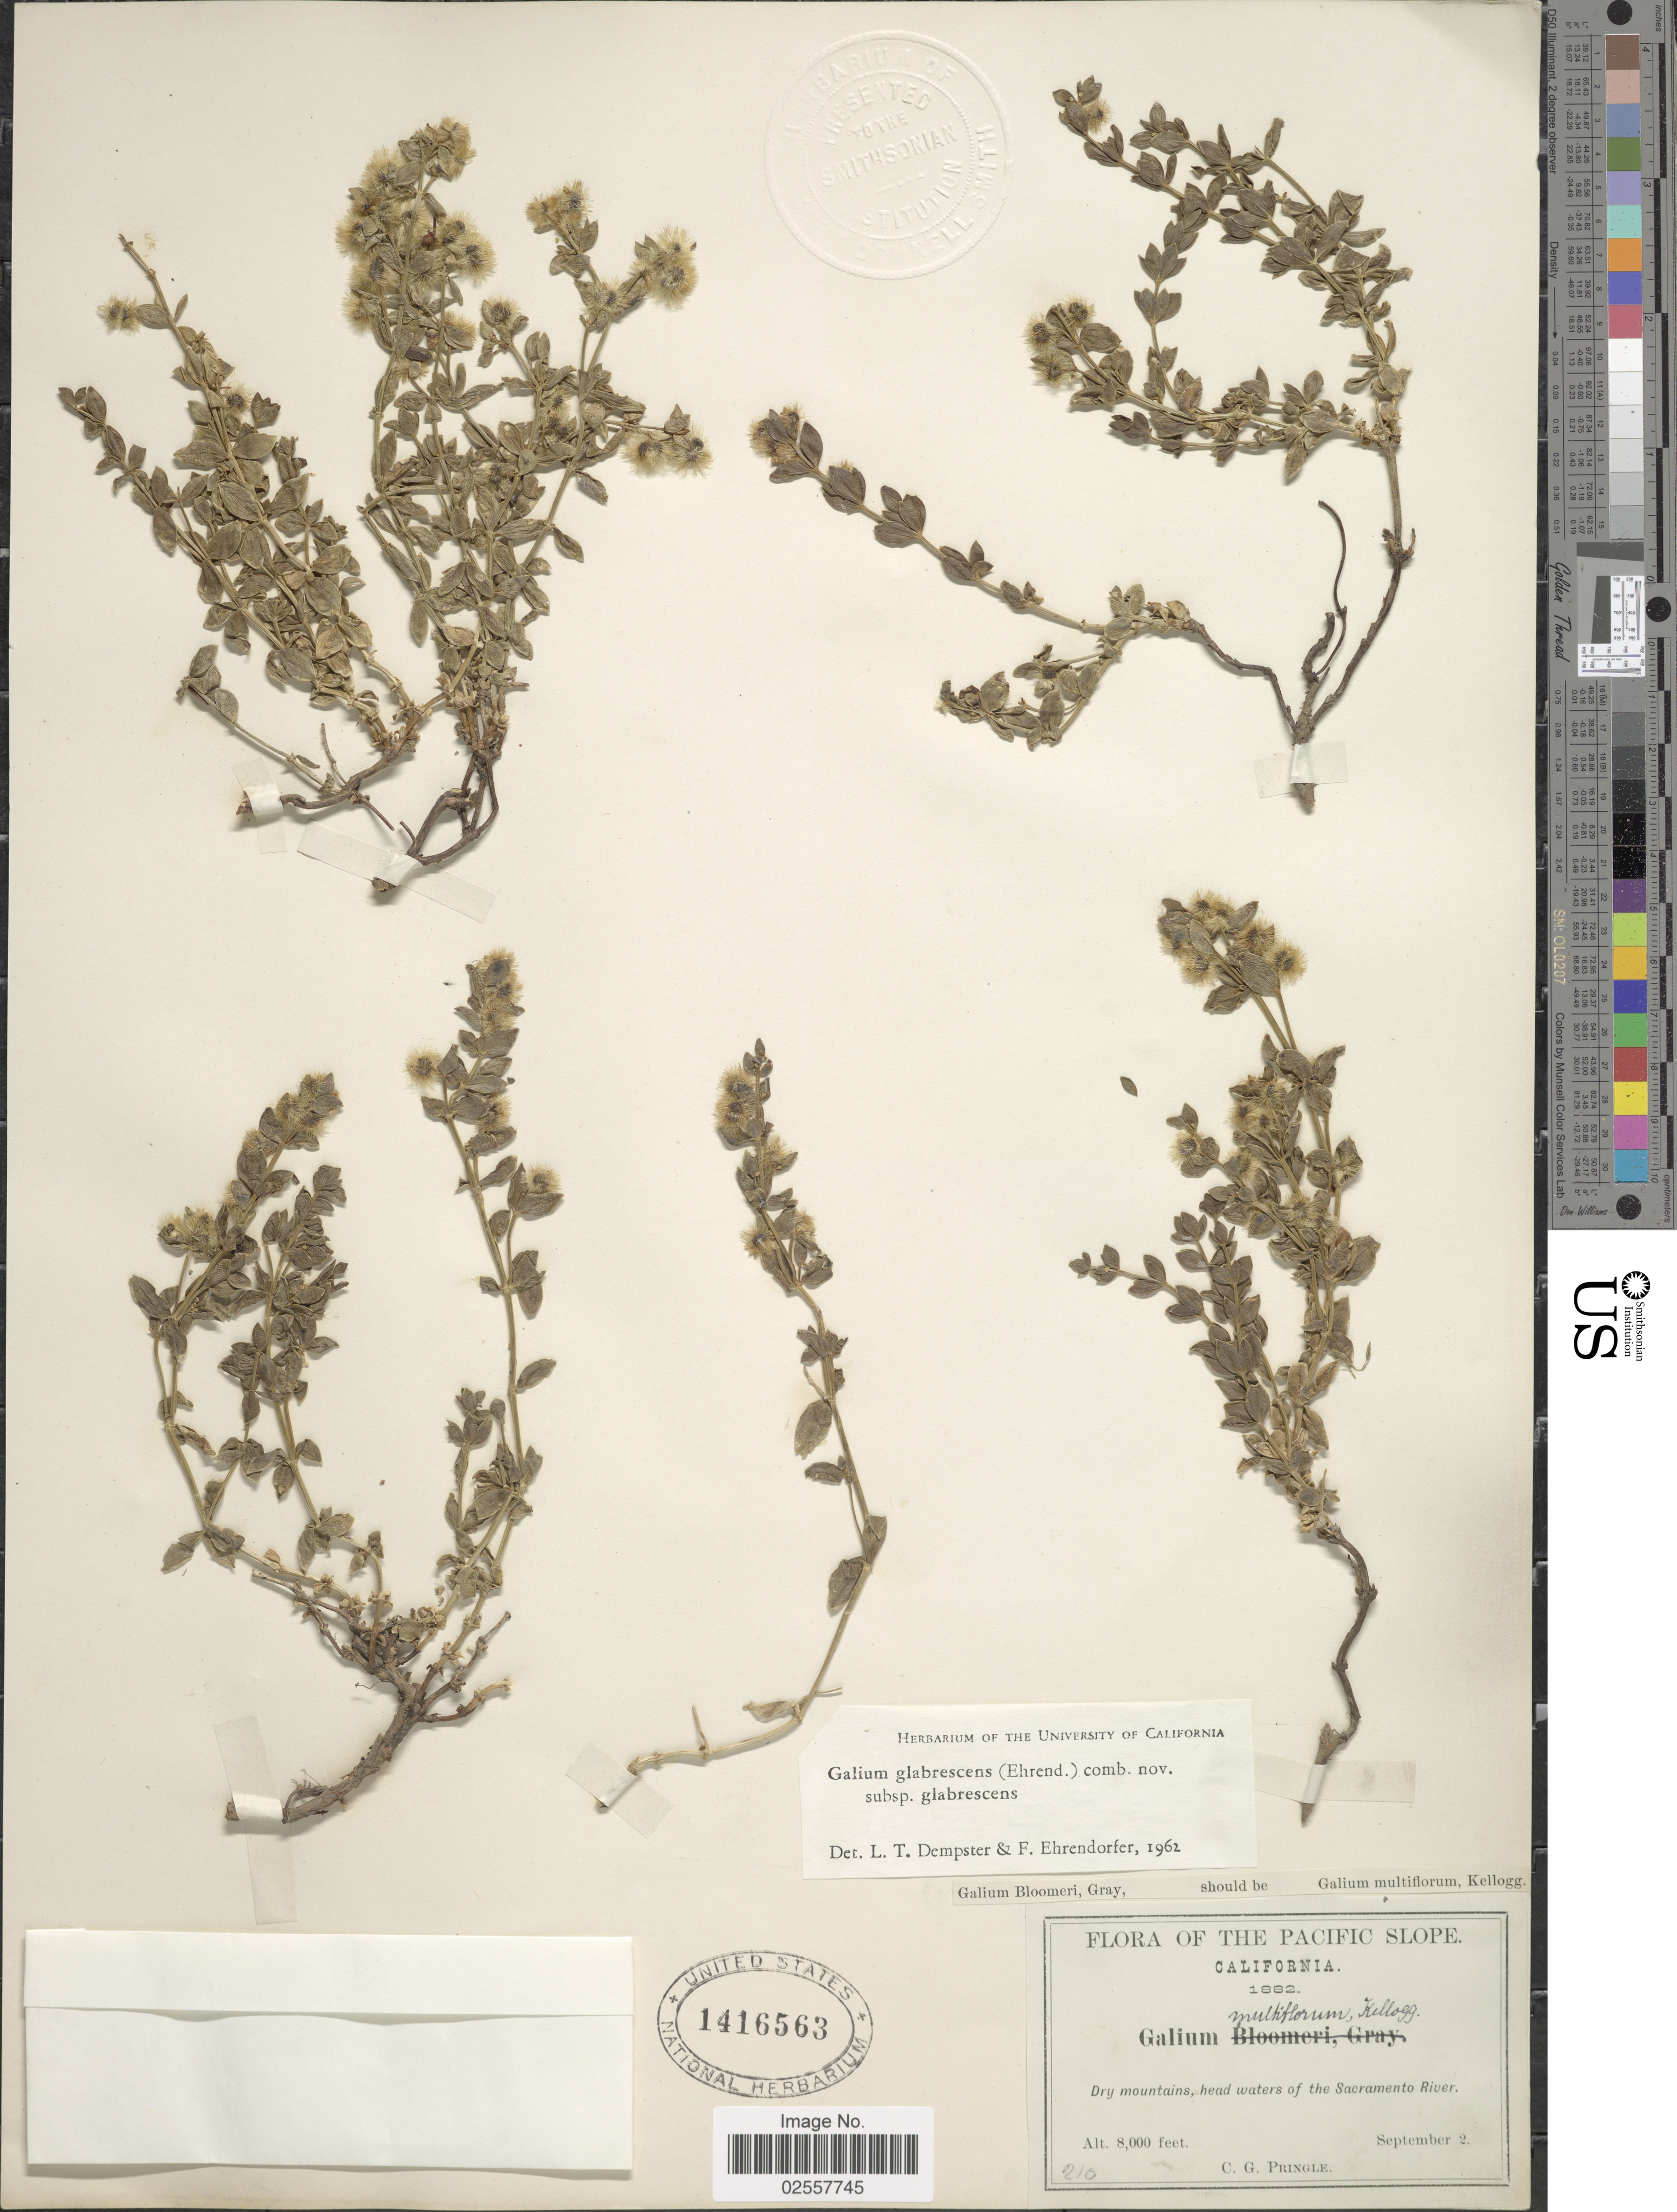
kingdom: Plantae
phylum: Tracheophyta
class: Magnoliopsida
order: Gentianales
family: Rubiaceae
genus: Galium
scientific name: Galium glabrescens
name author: (Ehrend.) Dempster & Ehrend.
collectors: C. G. Pringle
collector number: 210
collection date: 1882-09-02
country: United States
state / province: California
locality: Pacific Slope. Dry mountains, head waters of the Sacramento River.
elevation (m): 2438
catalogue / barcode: US 1416563